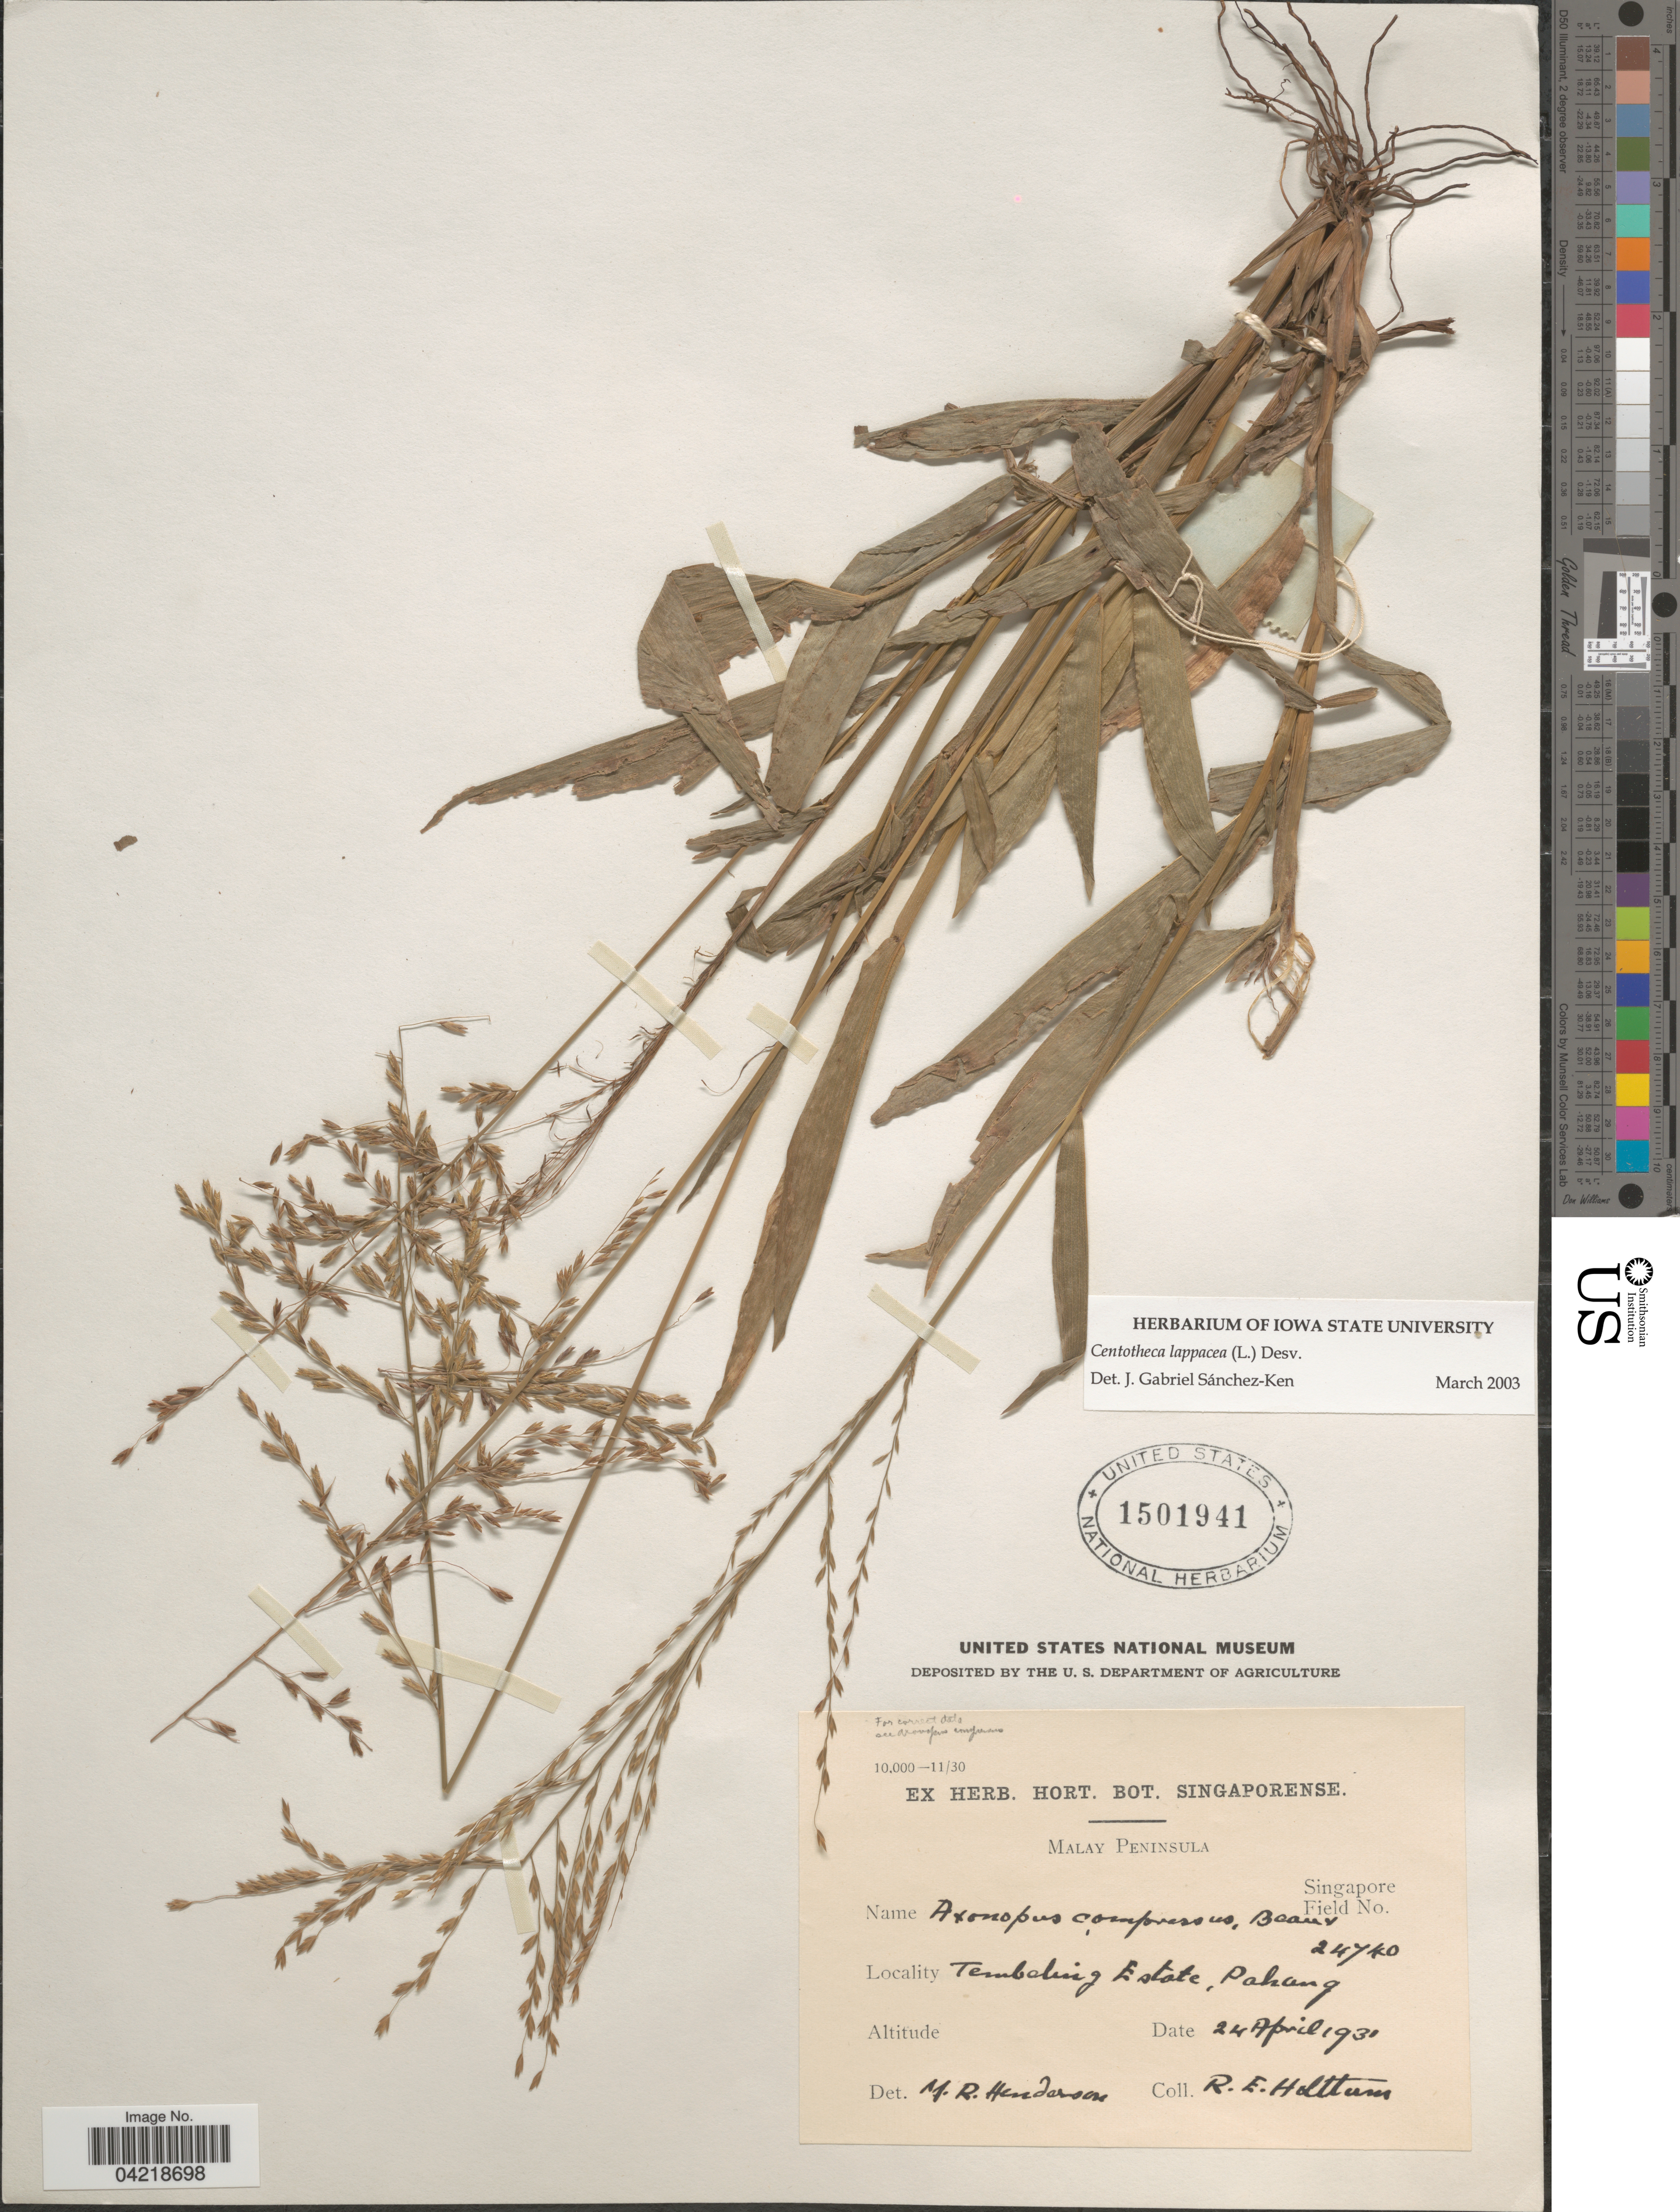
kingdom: Plantae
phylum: Tracheophyta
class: Liliopsida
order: Poales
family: Poaceae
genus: Centotheca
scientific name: Centotheca lappacea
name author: (L.) Desv.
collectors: R. E. Holttum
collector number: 24740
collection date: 1931-04-24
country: Malaysia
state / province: Pahang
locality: Malay Peninsula. Tembeling Estate.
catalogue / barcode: US 1501941